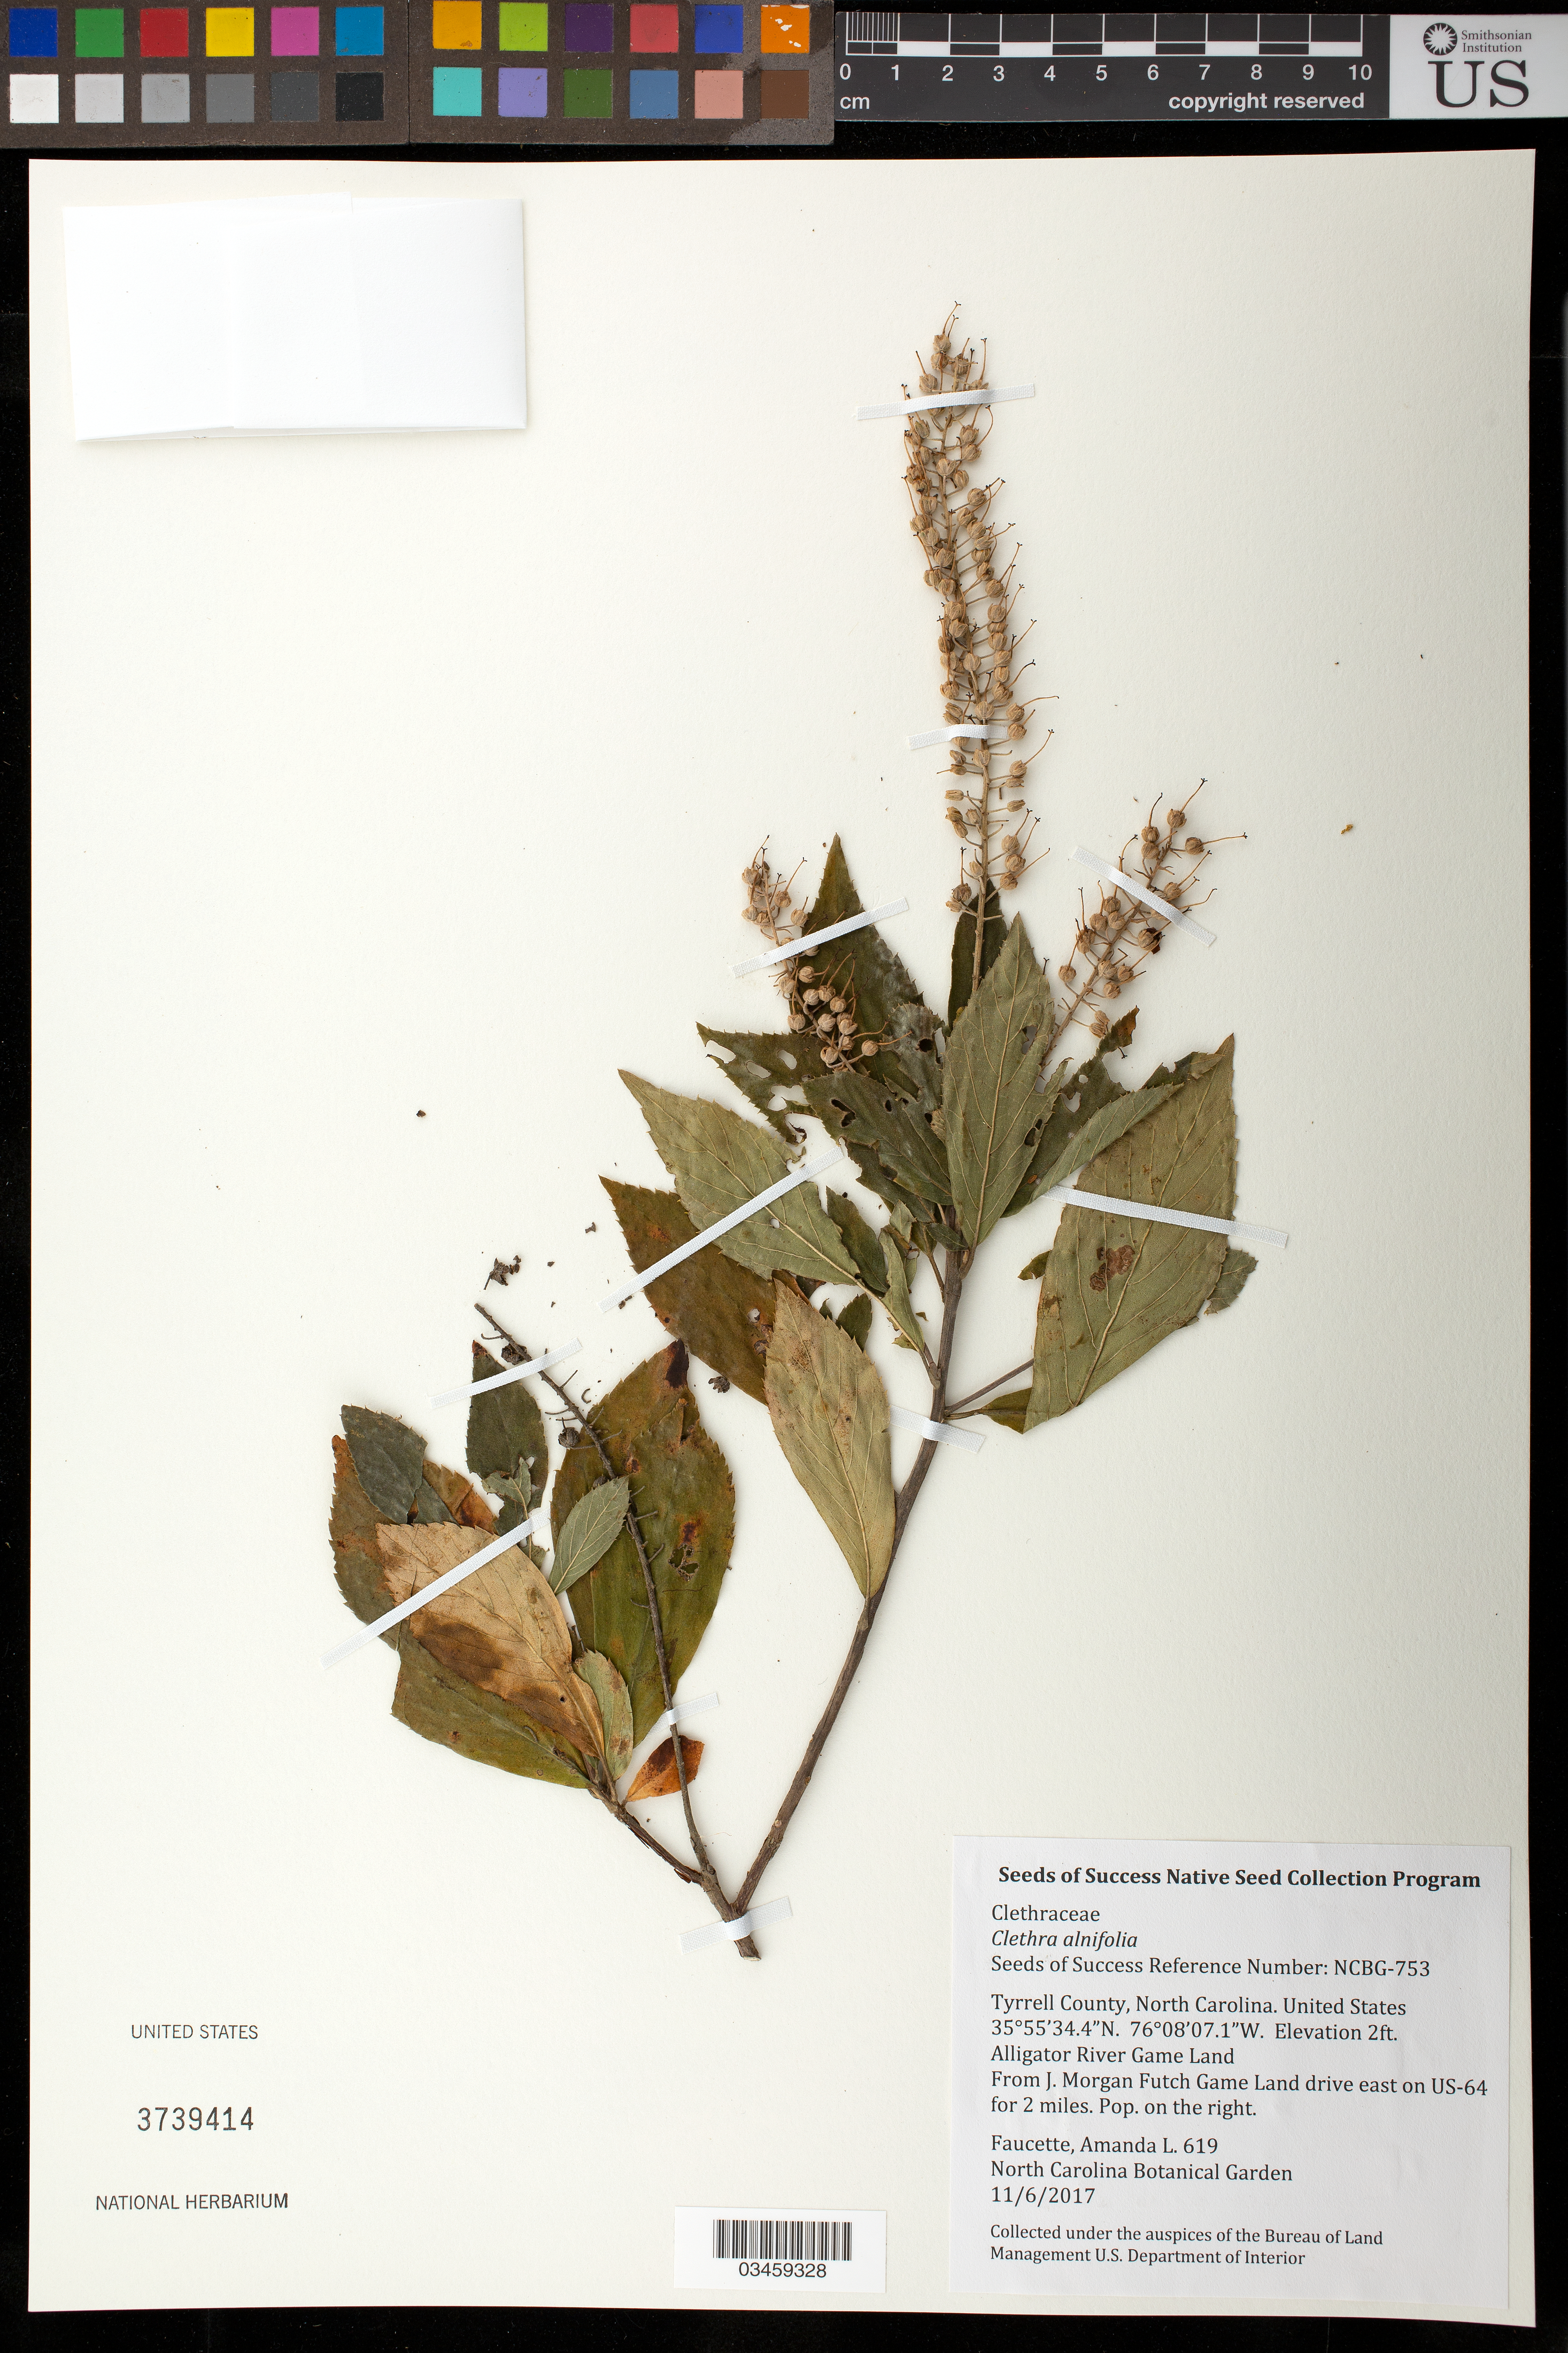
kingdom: Plantae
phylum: Tracheophyta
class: Magnoliopsida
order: Ericales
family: Clethraceae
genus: Clethra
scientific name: Clethra alnifolia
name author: L.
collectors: A. Faucette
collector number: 619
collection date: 2017-11-11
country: United States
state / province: North Carolina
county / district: Tyrrell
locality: Alligator River Game Land, from J. Morgan Futch Game Land 2 mi. E on US-64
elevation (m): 1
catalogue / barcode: US 3739414